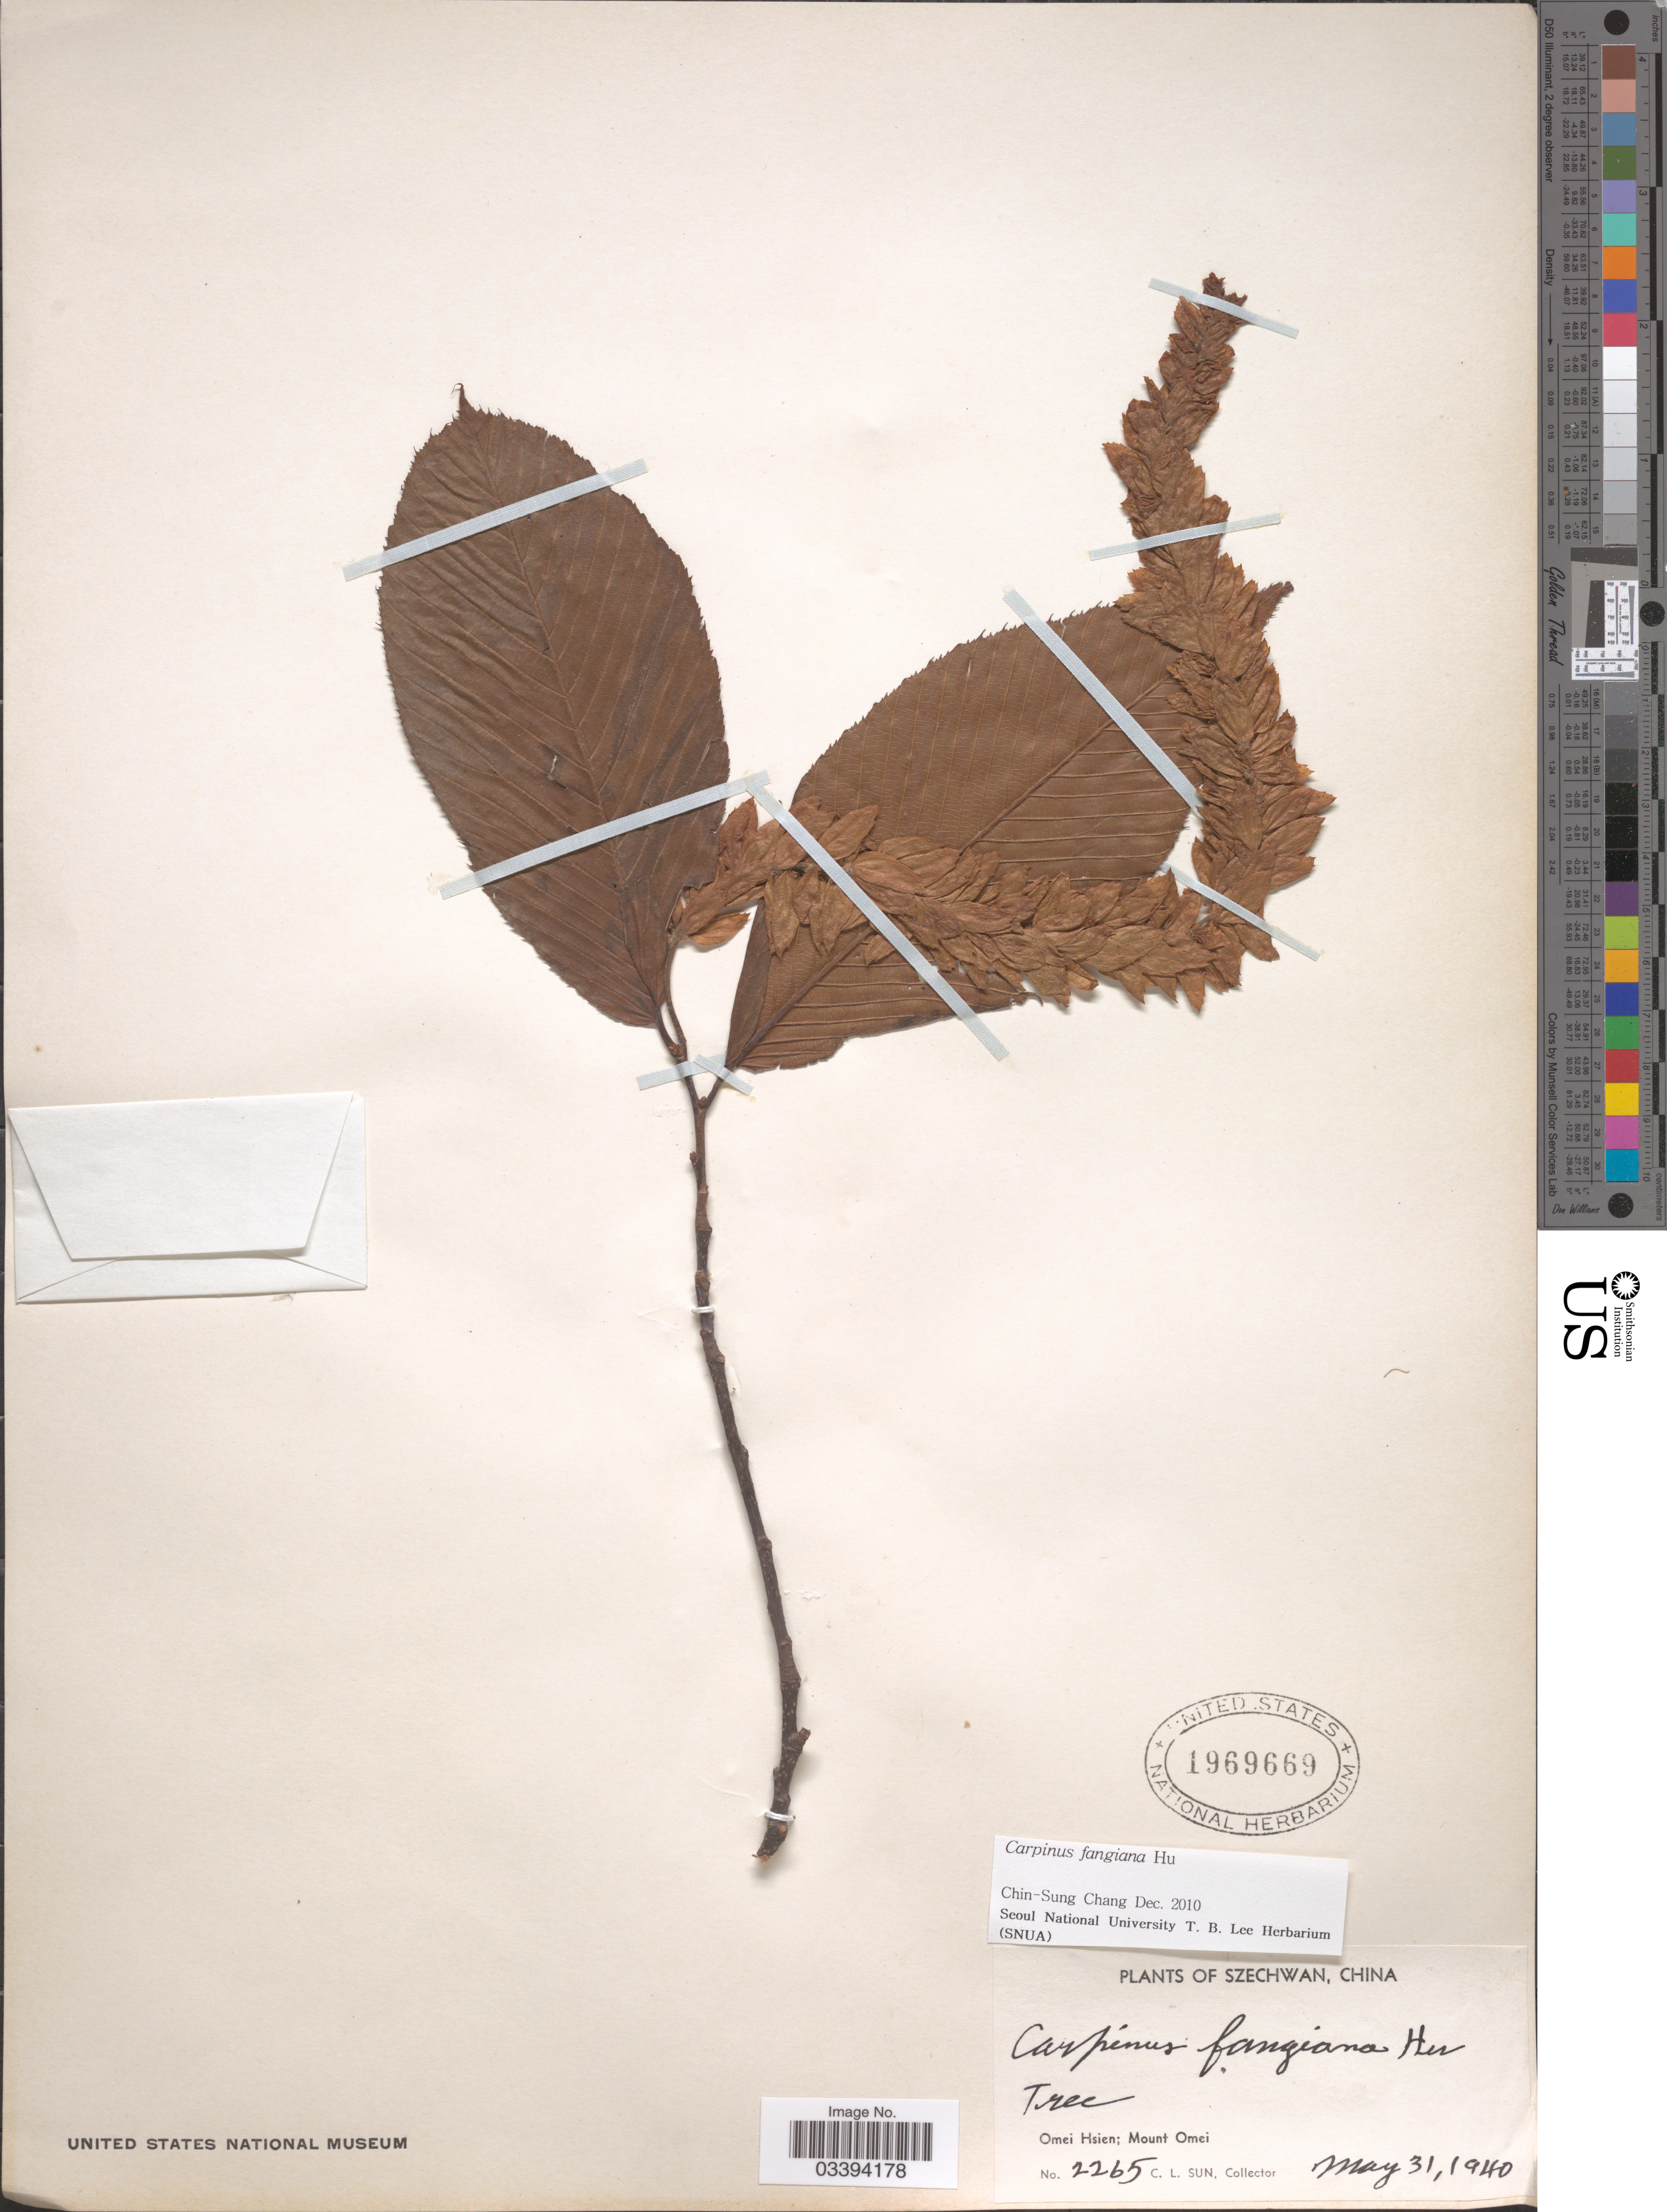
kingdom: Plantae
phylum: Tracheophyta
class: Magnoliopsida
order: Fagales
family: Betulaceae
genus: Carpinus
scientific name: Carpinus fangiana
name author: Hu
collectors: C. Sun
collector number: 2265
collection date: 1940-05-31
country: China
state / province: Sichuan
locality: Szechwan Omei Hsien; Mount Omei.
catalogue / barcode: US 1969669